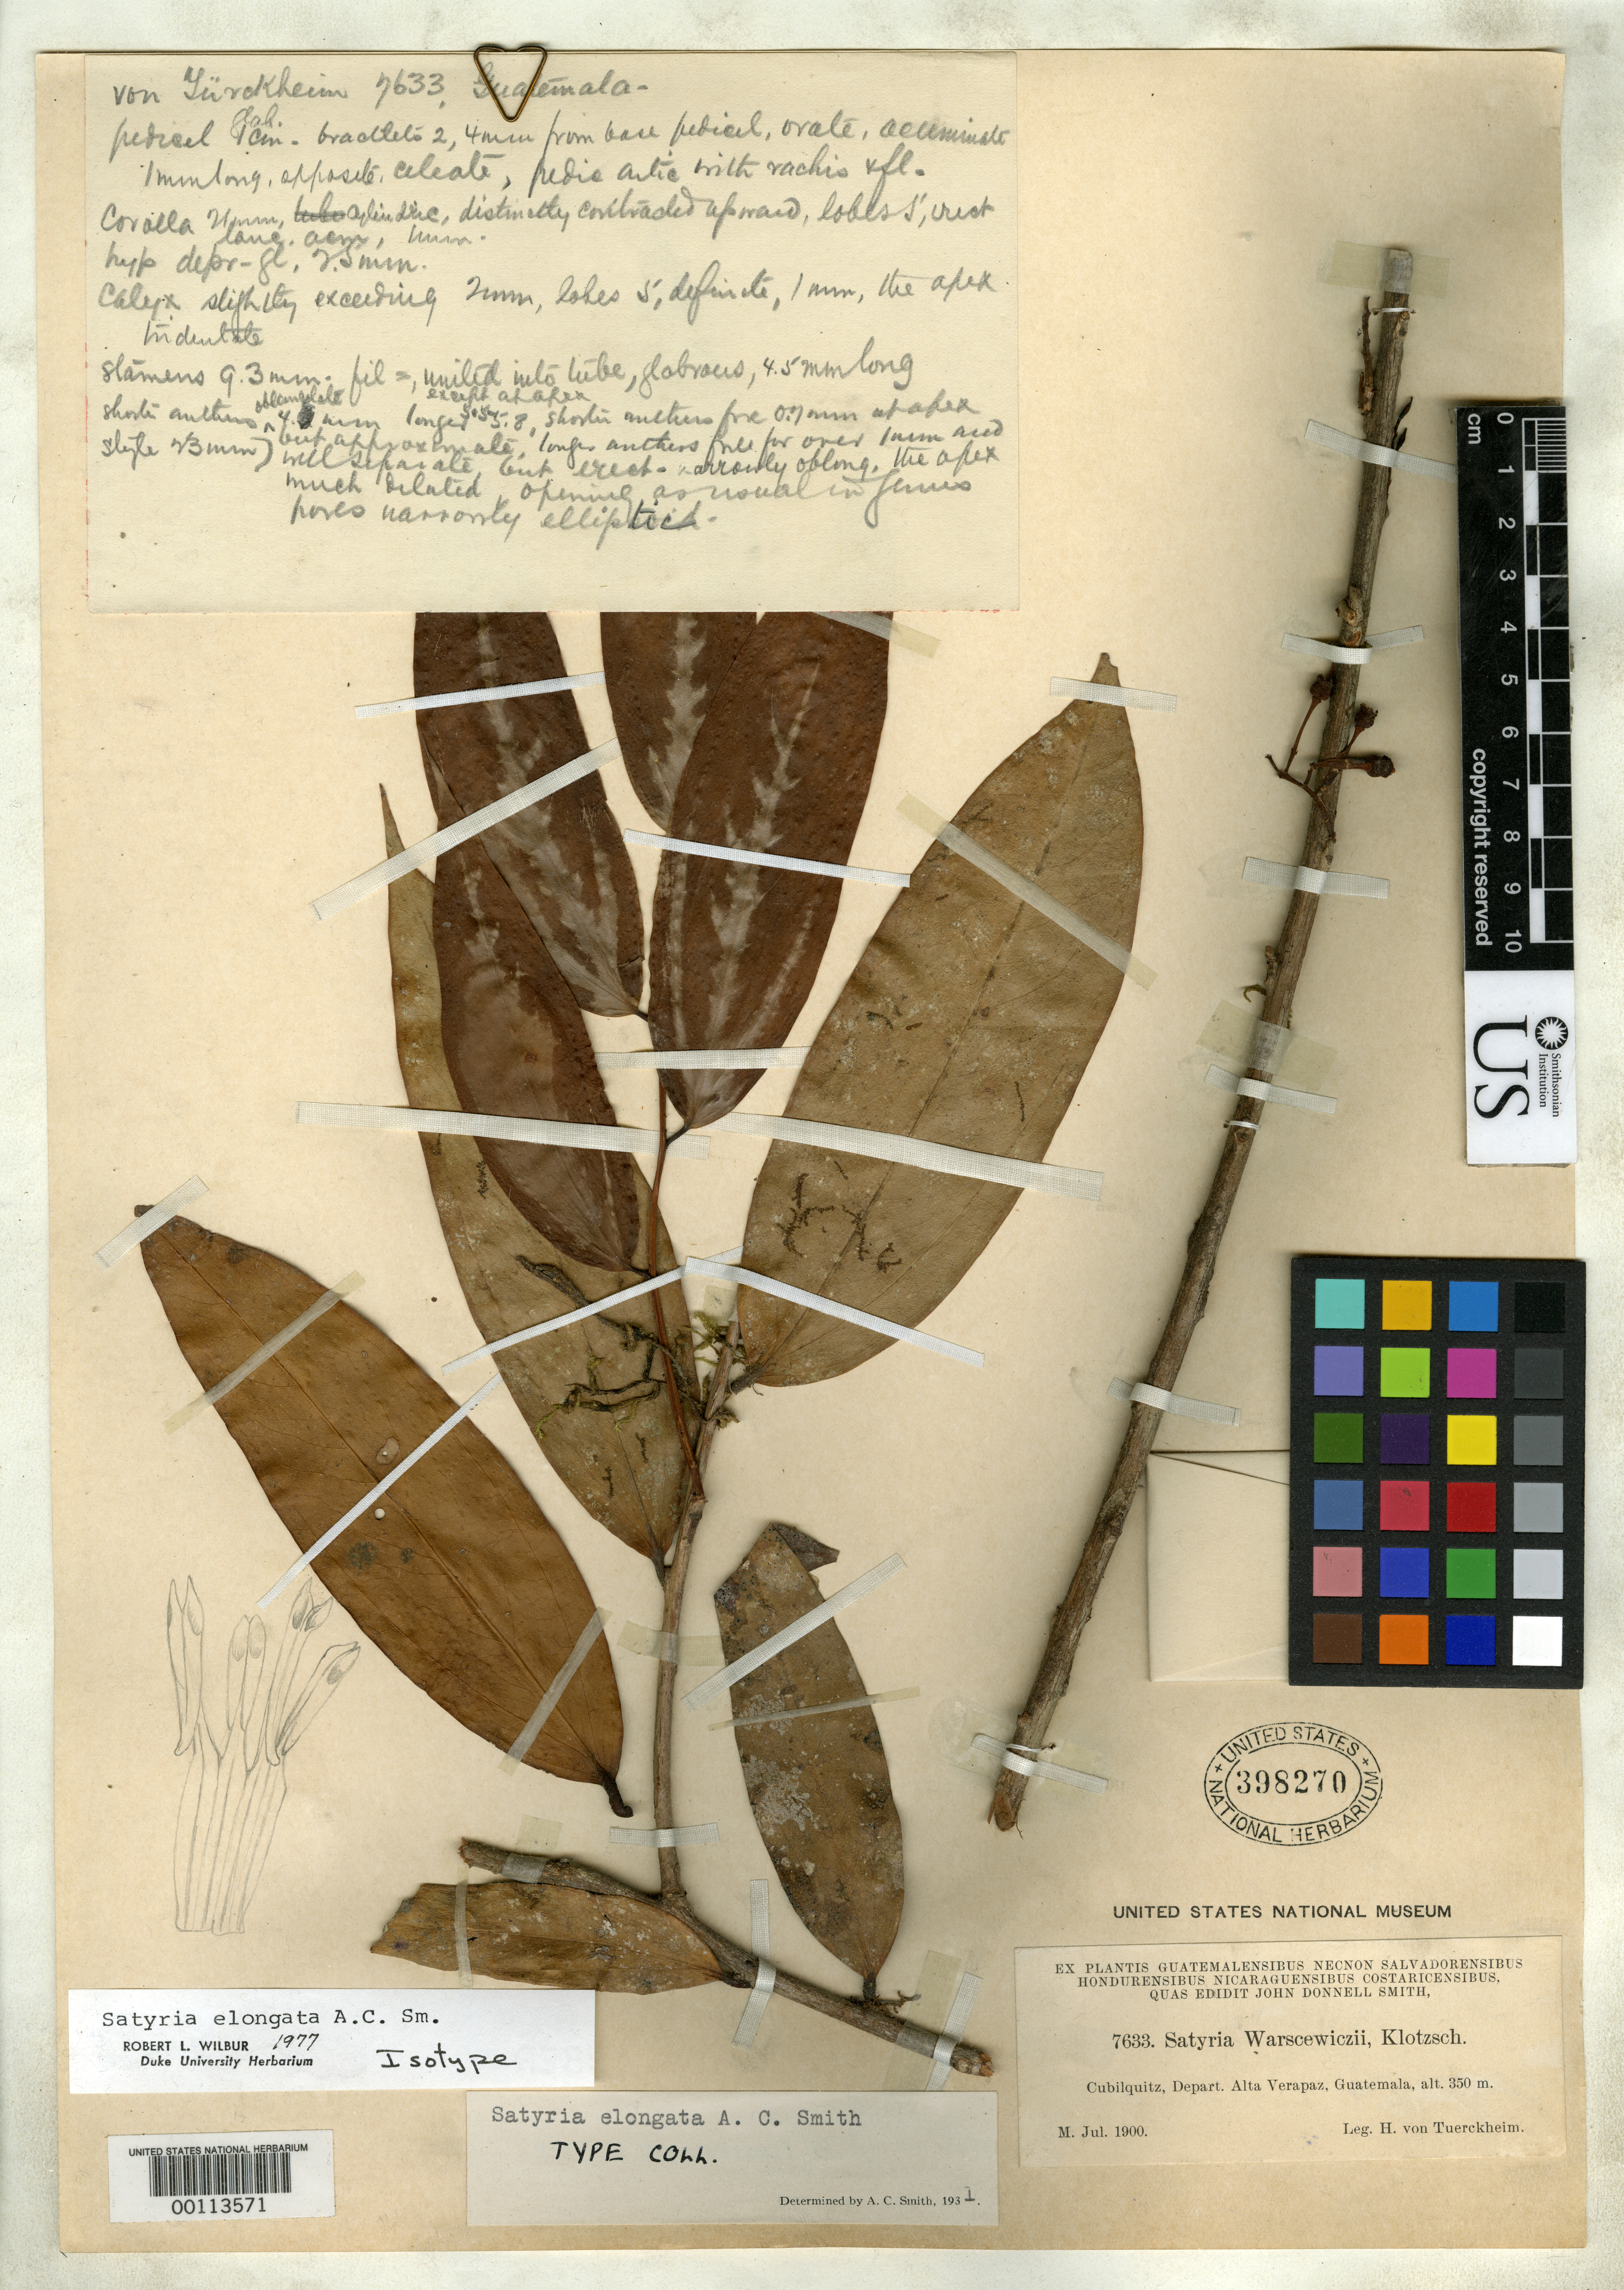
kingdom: Plantae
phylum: Tracheophyta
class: Magnoliopsida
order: Ericales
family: Ericaceae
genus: Satyria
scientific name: Satyria elongata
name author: A.C. Sm.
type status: Isotype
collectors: H. von Türckheim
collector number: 7633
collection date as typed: Jul 1900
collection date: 1900-07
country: Guatemala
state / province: Alta Verapaz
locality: Cubilquitz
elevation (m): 350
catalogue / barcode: US 398270